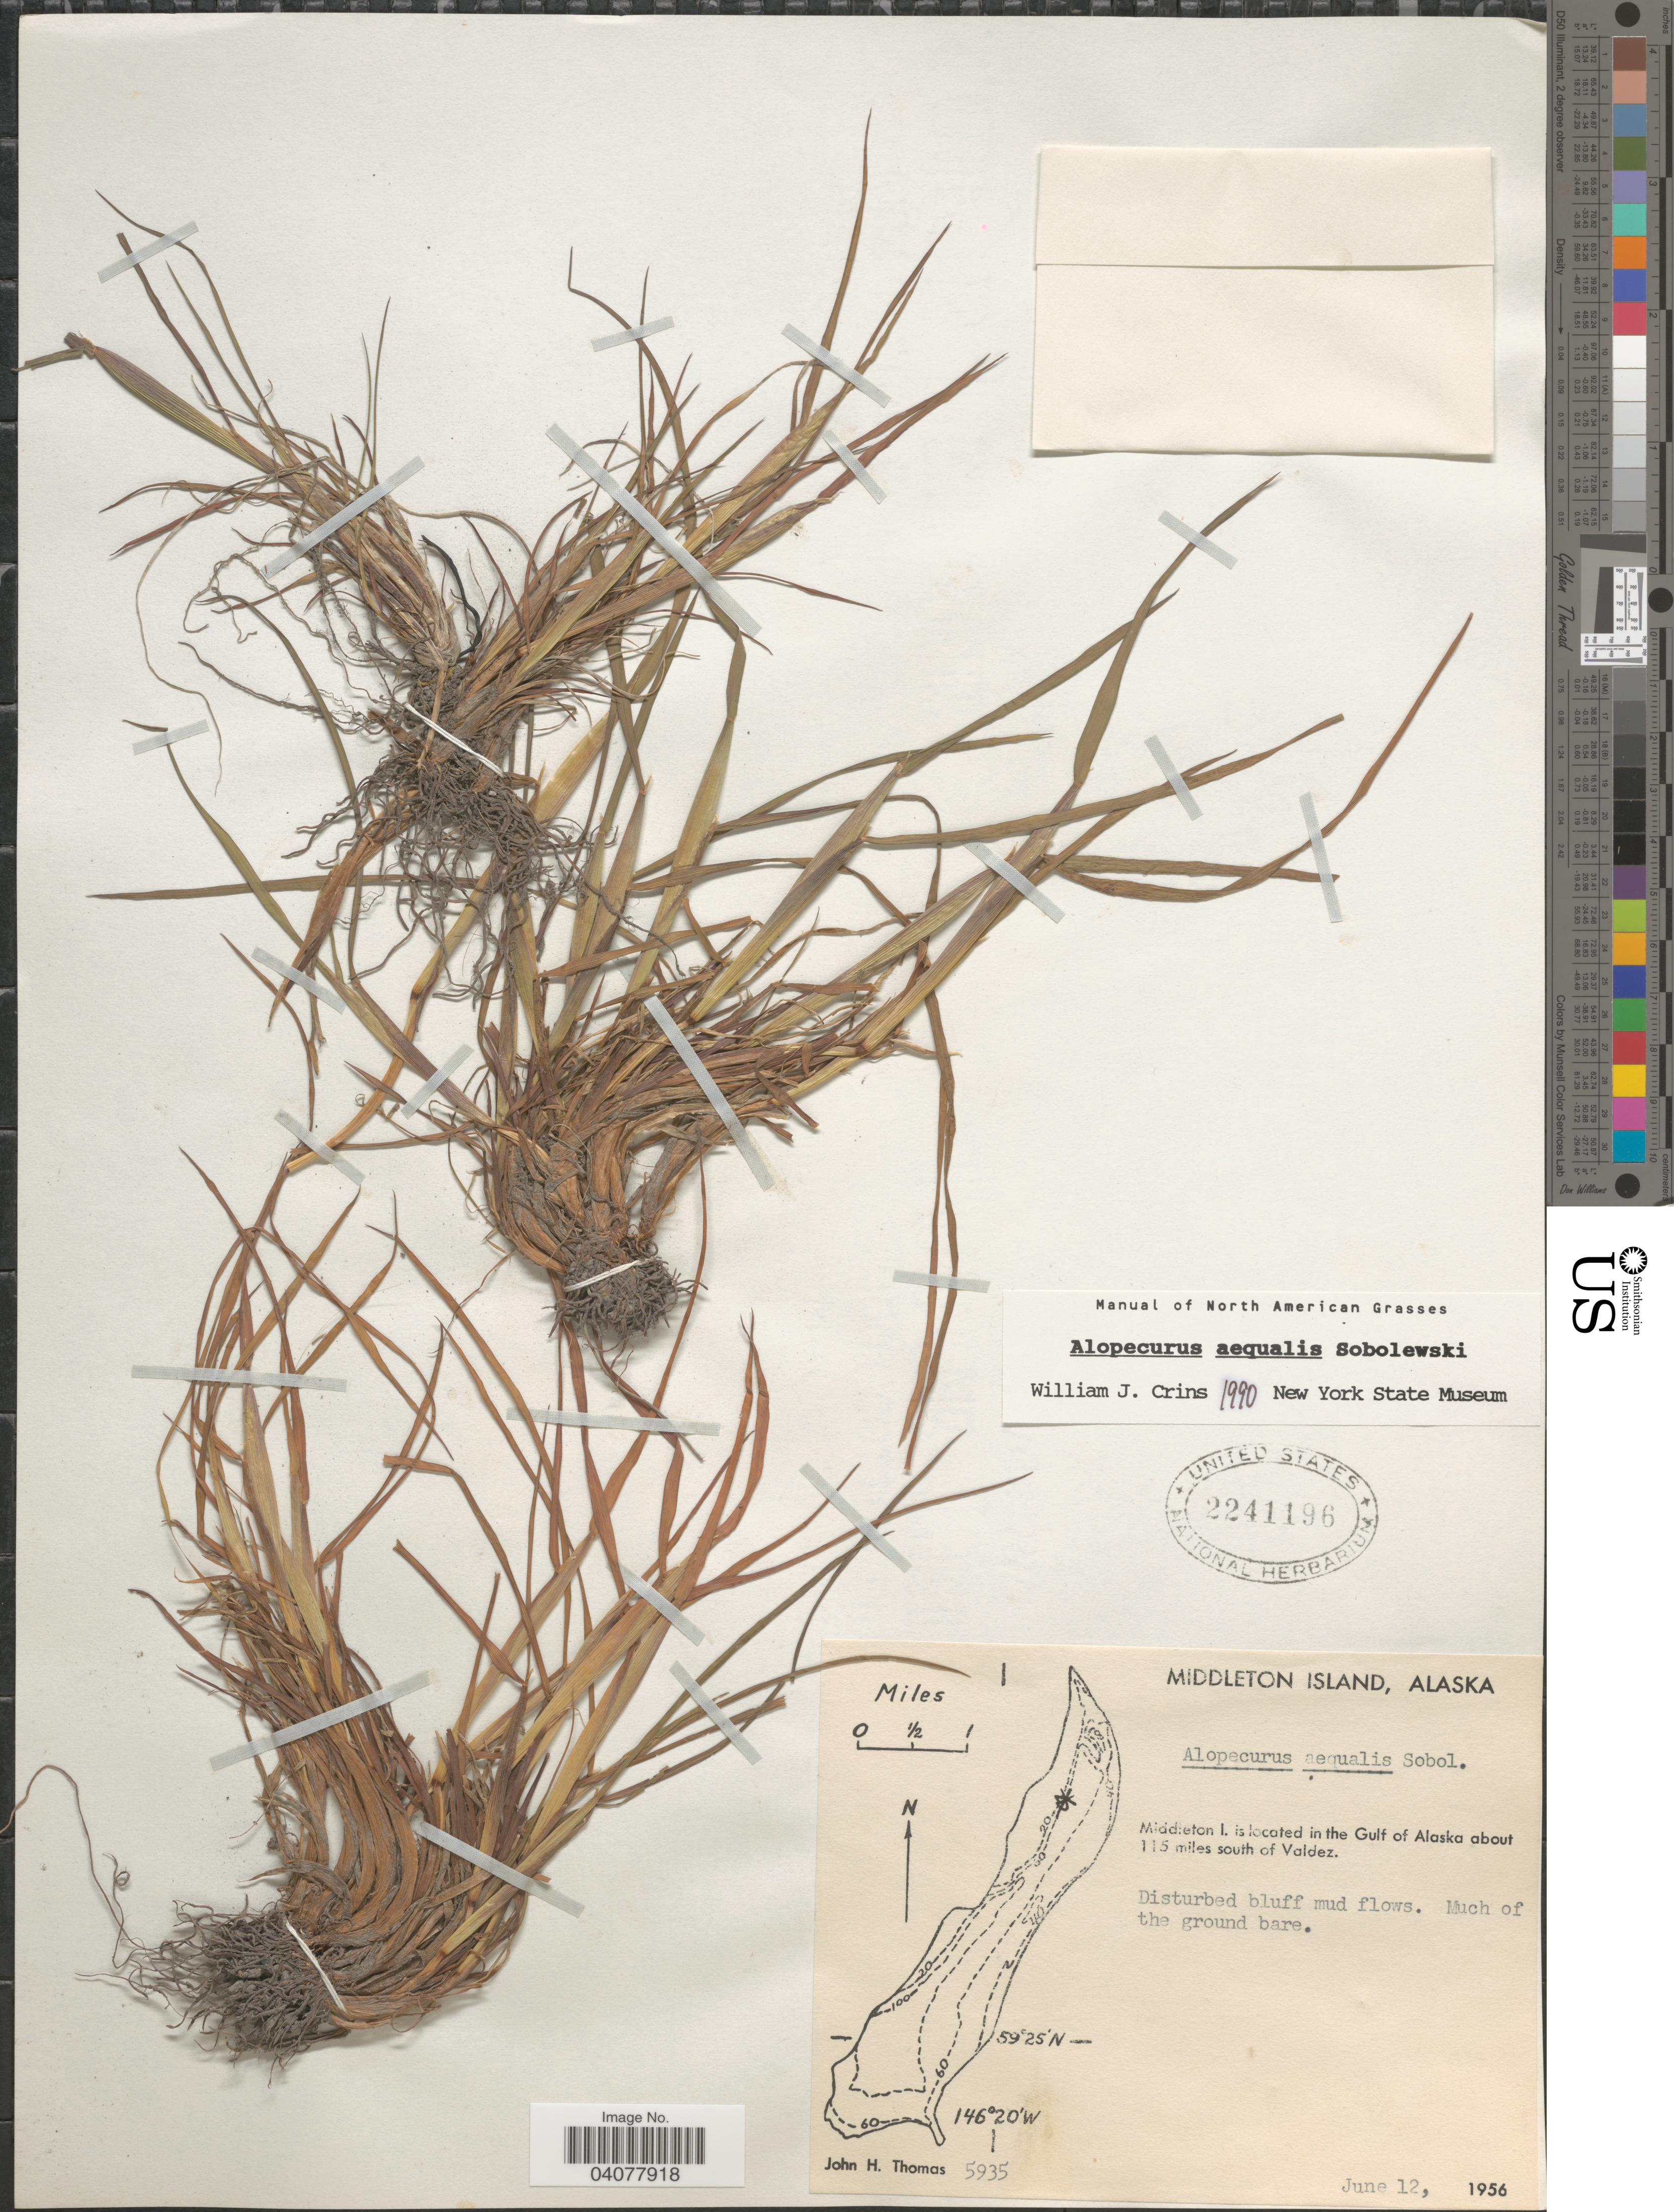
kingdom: Plantae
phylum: Tracheophyta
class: Liliopsida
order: Poales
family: Poaceae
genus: Alopecurus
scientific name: Alopecurus aequalis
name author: Sobol.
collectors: J. H. Thomas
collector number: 5935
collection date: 1956-06-12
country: United States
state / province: Alaska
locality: MIddleton Island. Middleton I. is located in the Gulf of Alaska about 115 miles south of Valdez.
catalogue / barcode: US 2241196